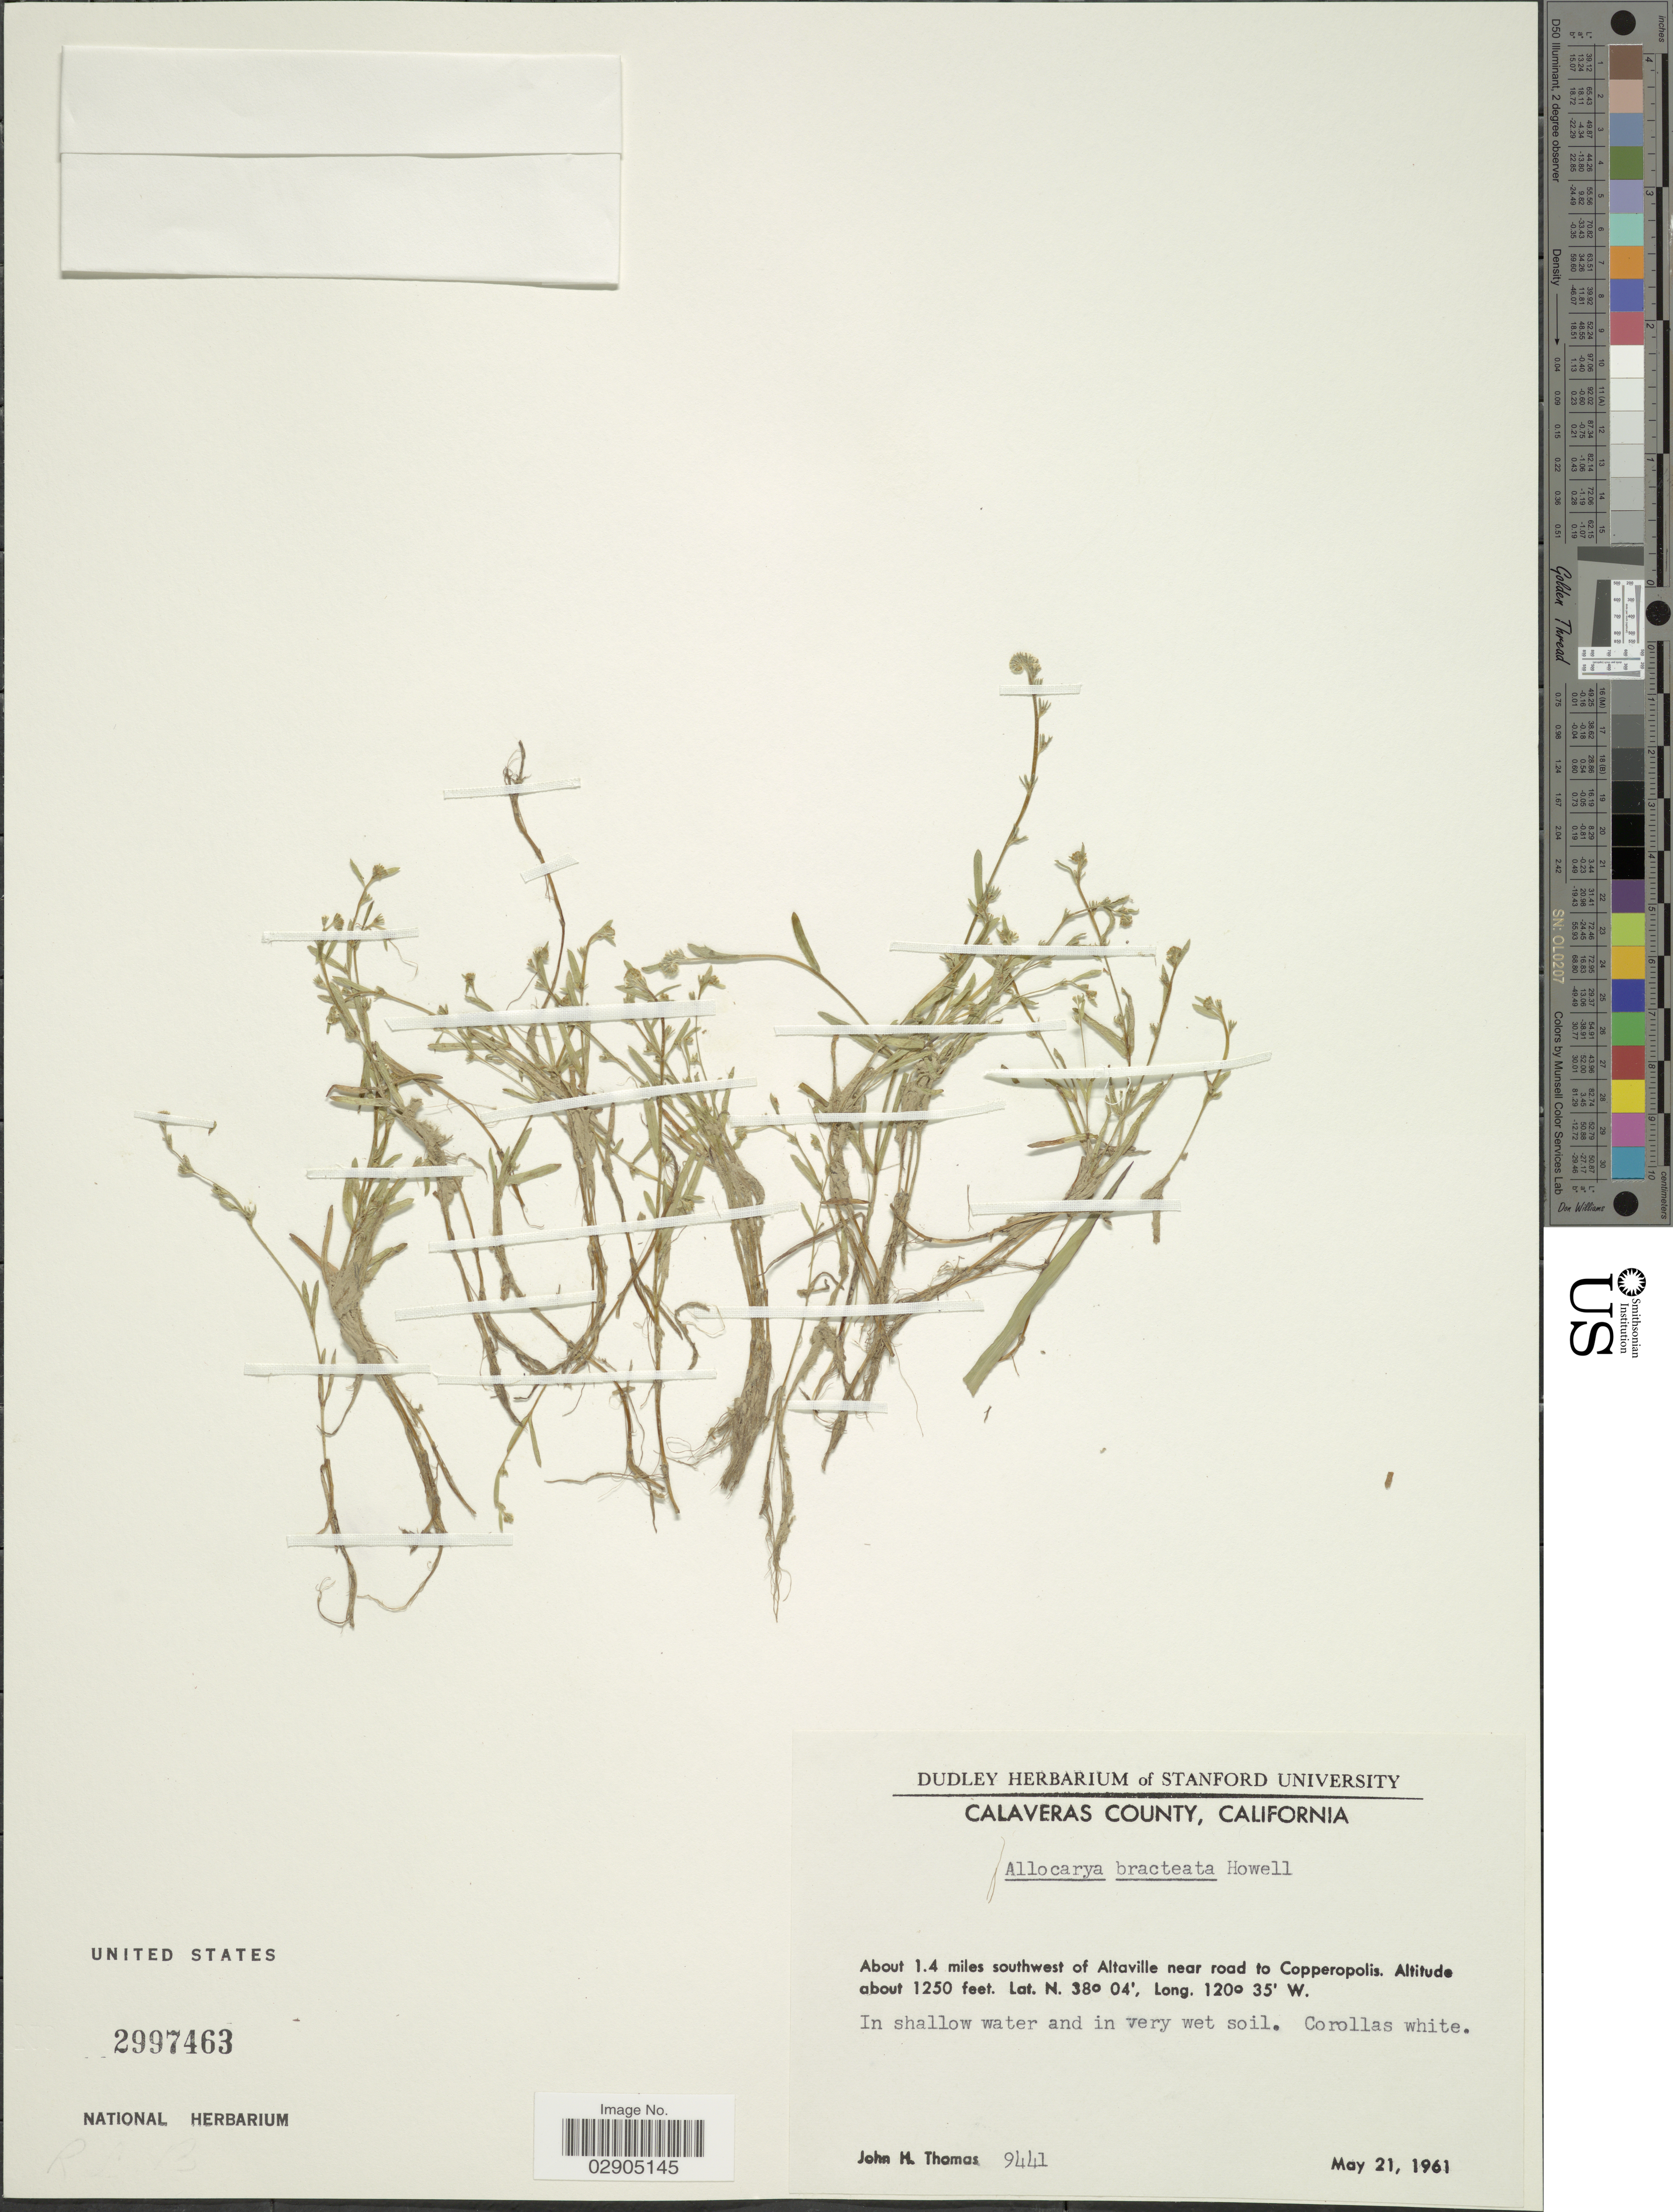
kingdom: Plantae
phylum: Tracheophyta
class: Magnoliopsida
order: Boraginales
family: Boraginaceae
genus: Allocarya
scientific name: Allocarya bracteata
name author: Howell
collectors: J. H. Thomas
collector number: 9441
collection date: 1961-05-21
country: United States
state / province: California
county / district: Calaveras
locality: Calaveras County. About 1.4 miles southwest of Altaville near road to Copperopolis.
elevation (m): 381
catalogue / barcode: US 2997463